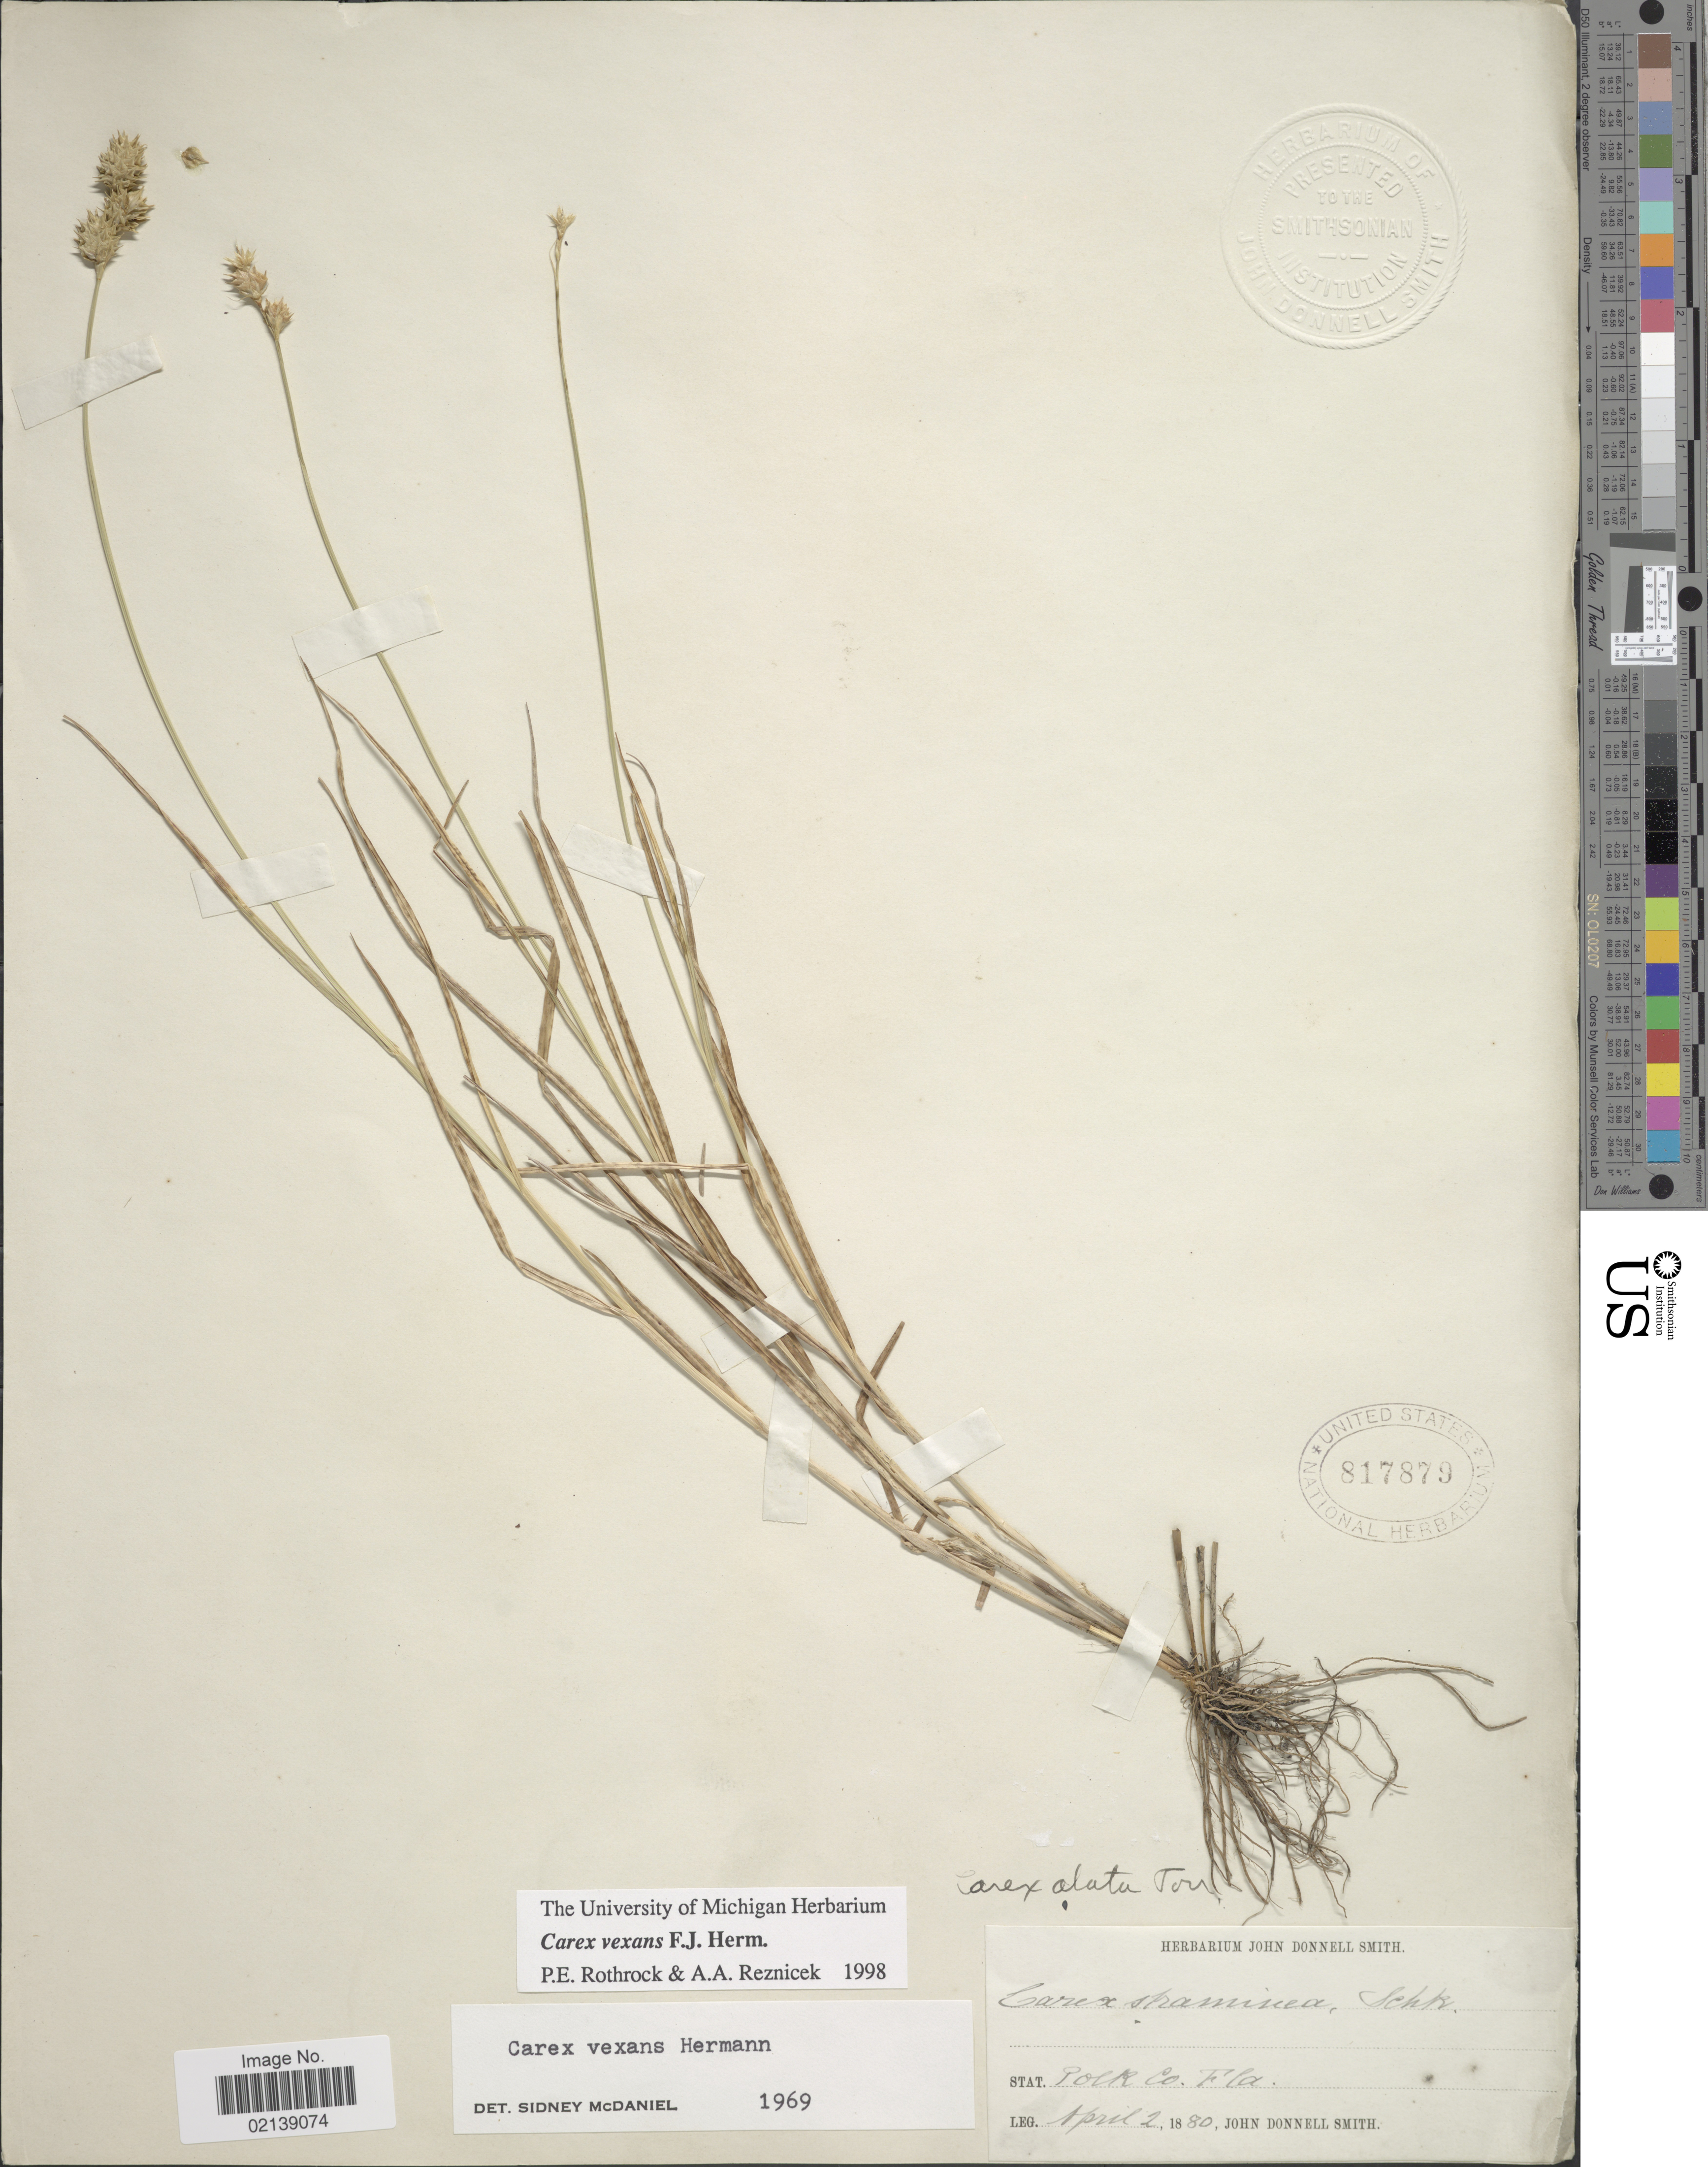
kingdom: Plantae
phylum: Tracheophyta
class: Liliopsida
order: Poales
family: Cyperaceae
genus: Carex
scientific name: Carex vexans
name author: F.J. Herm.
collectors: J. Donnell Smith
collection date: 1880-04-02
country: United States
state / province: Florida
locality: Polk Co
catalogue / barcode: US 817879